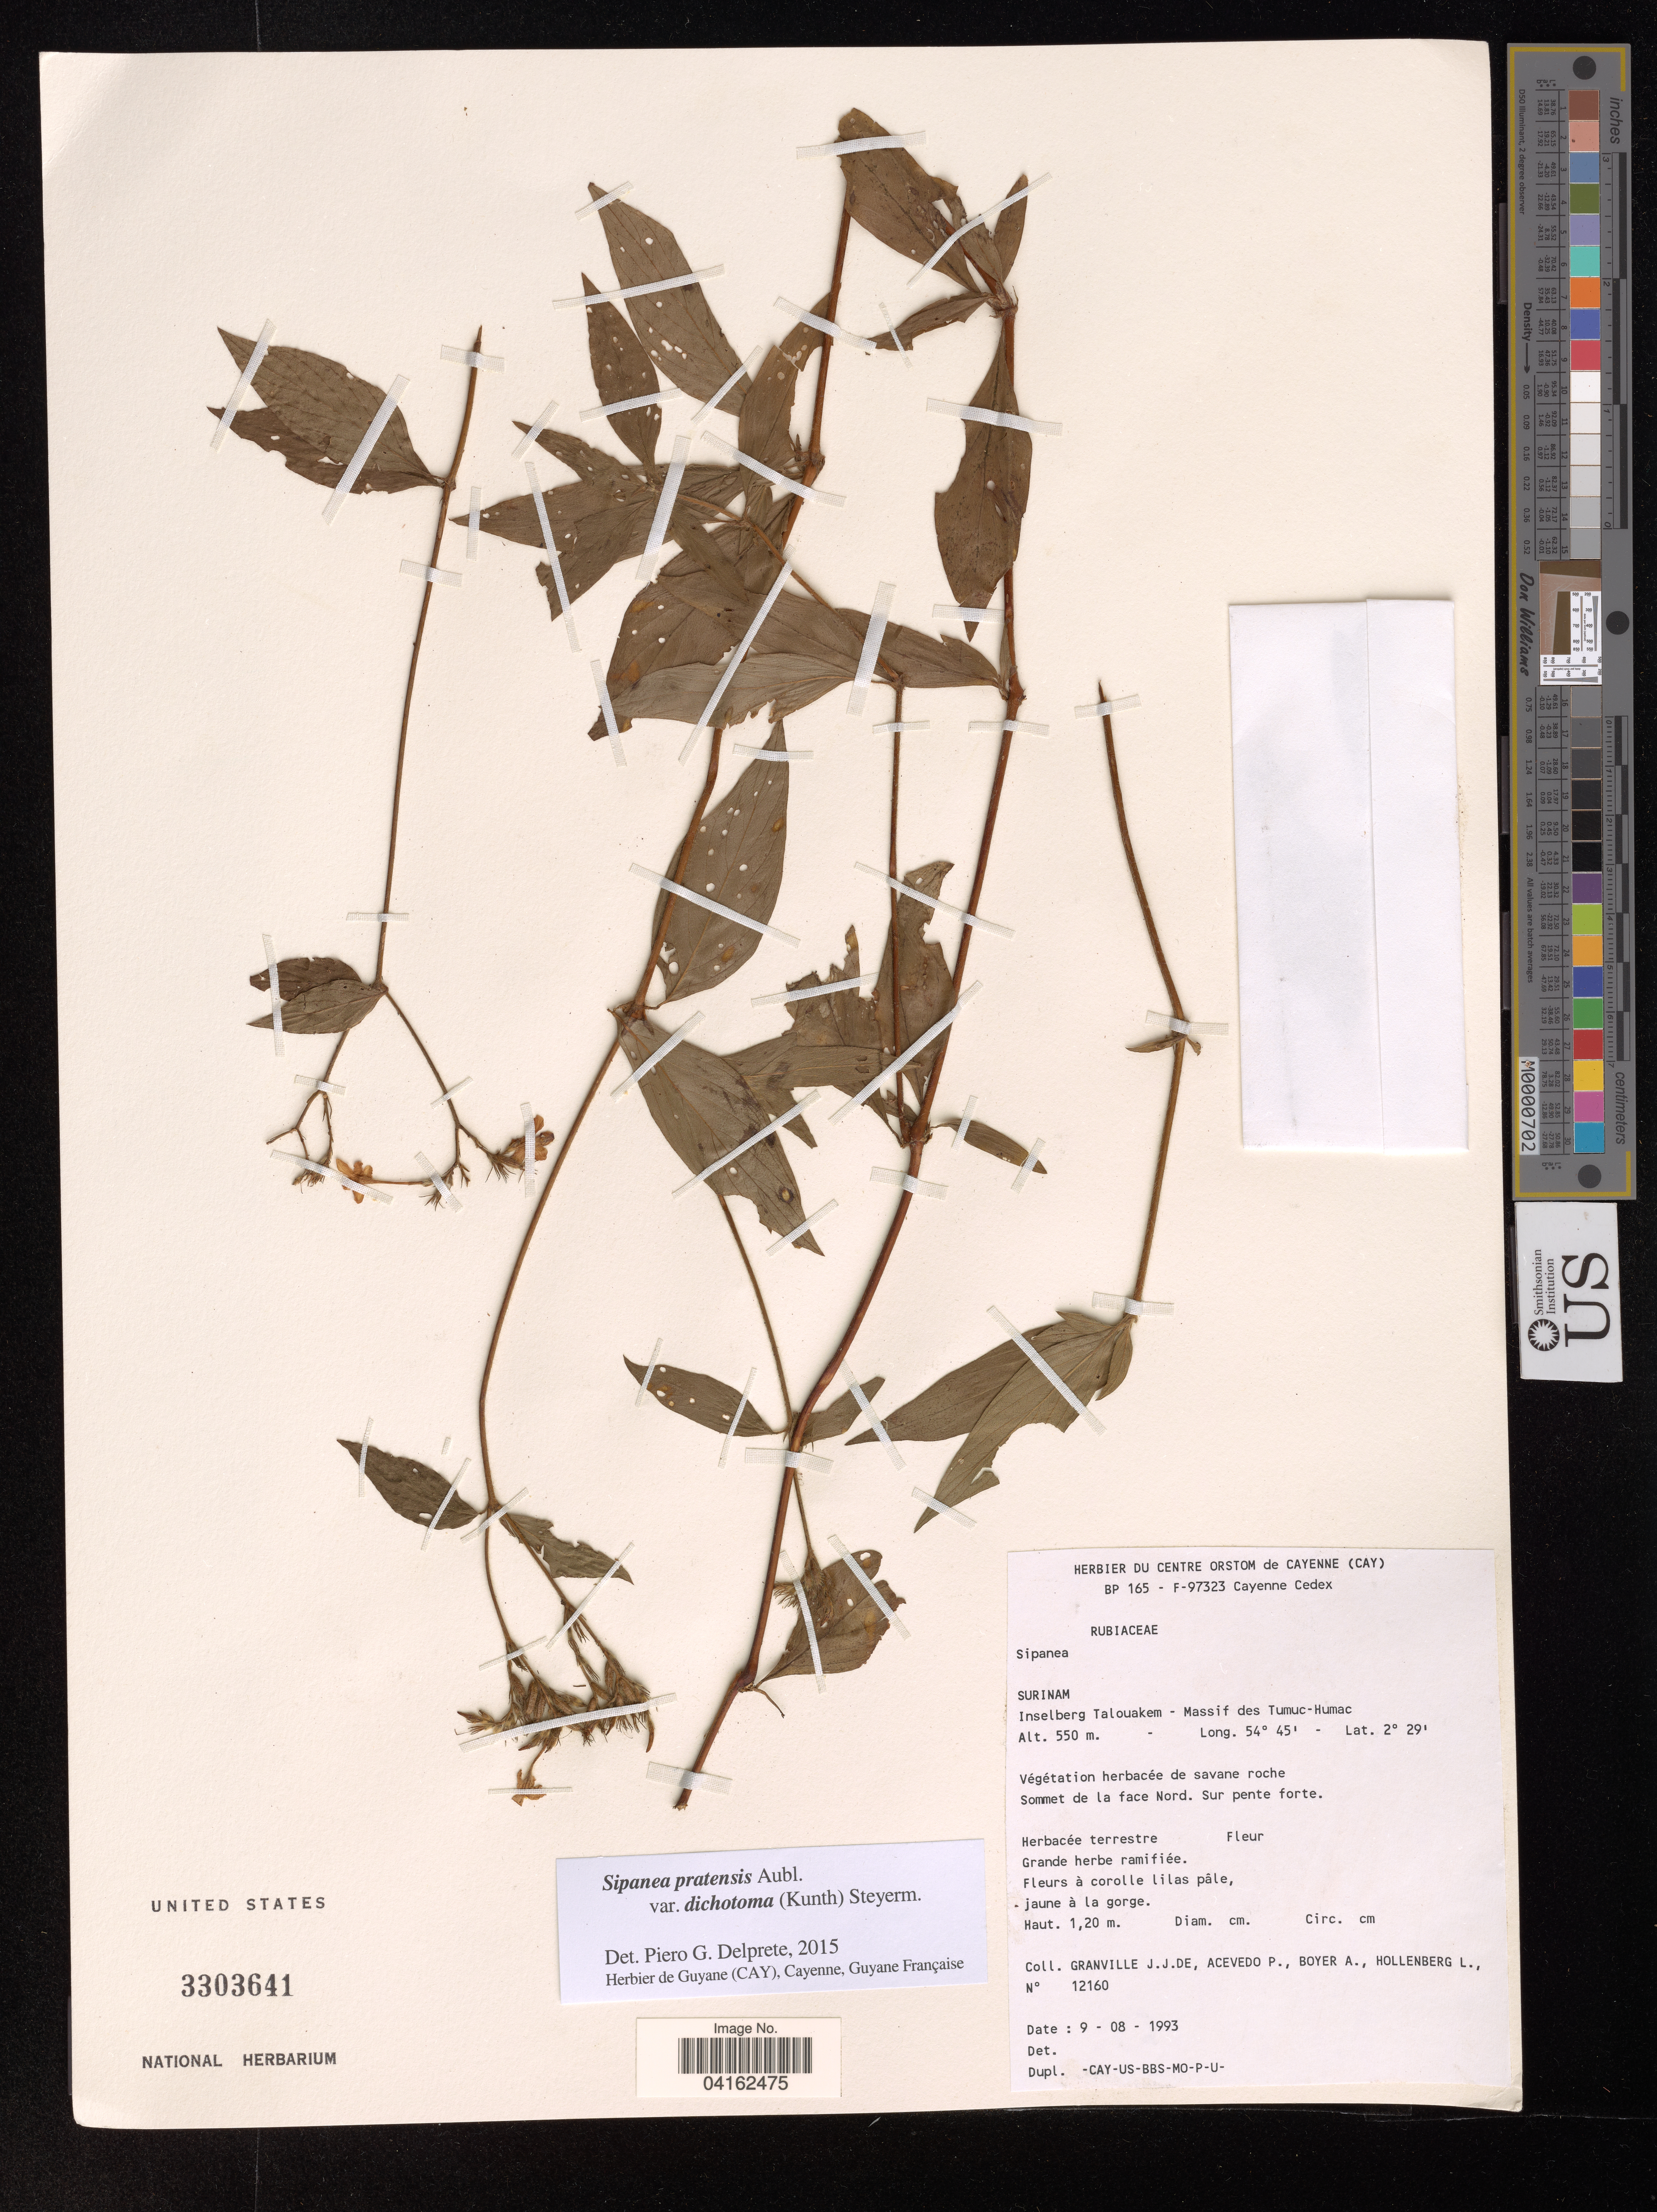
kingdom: Plantae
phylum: Tracheophyta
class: Magnoliopsida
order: Gentianales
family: Rubiaceae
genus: Sipanea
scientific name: Sipanea pratensis var. dichotoma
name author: (Kunth) Steyerm.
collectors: J.-J. de Granville, P. Acevedo, A. Boyer & L. A. Hollenberg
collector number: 12160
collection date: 1993-08-09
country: Suriname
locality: Inselberg Talouakem - Massif des Tumuc - Humac.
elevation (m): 550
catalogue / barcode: US 3303641